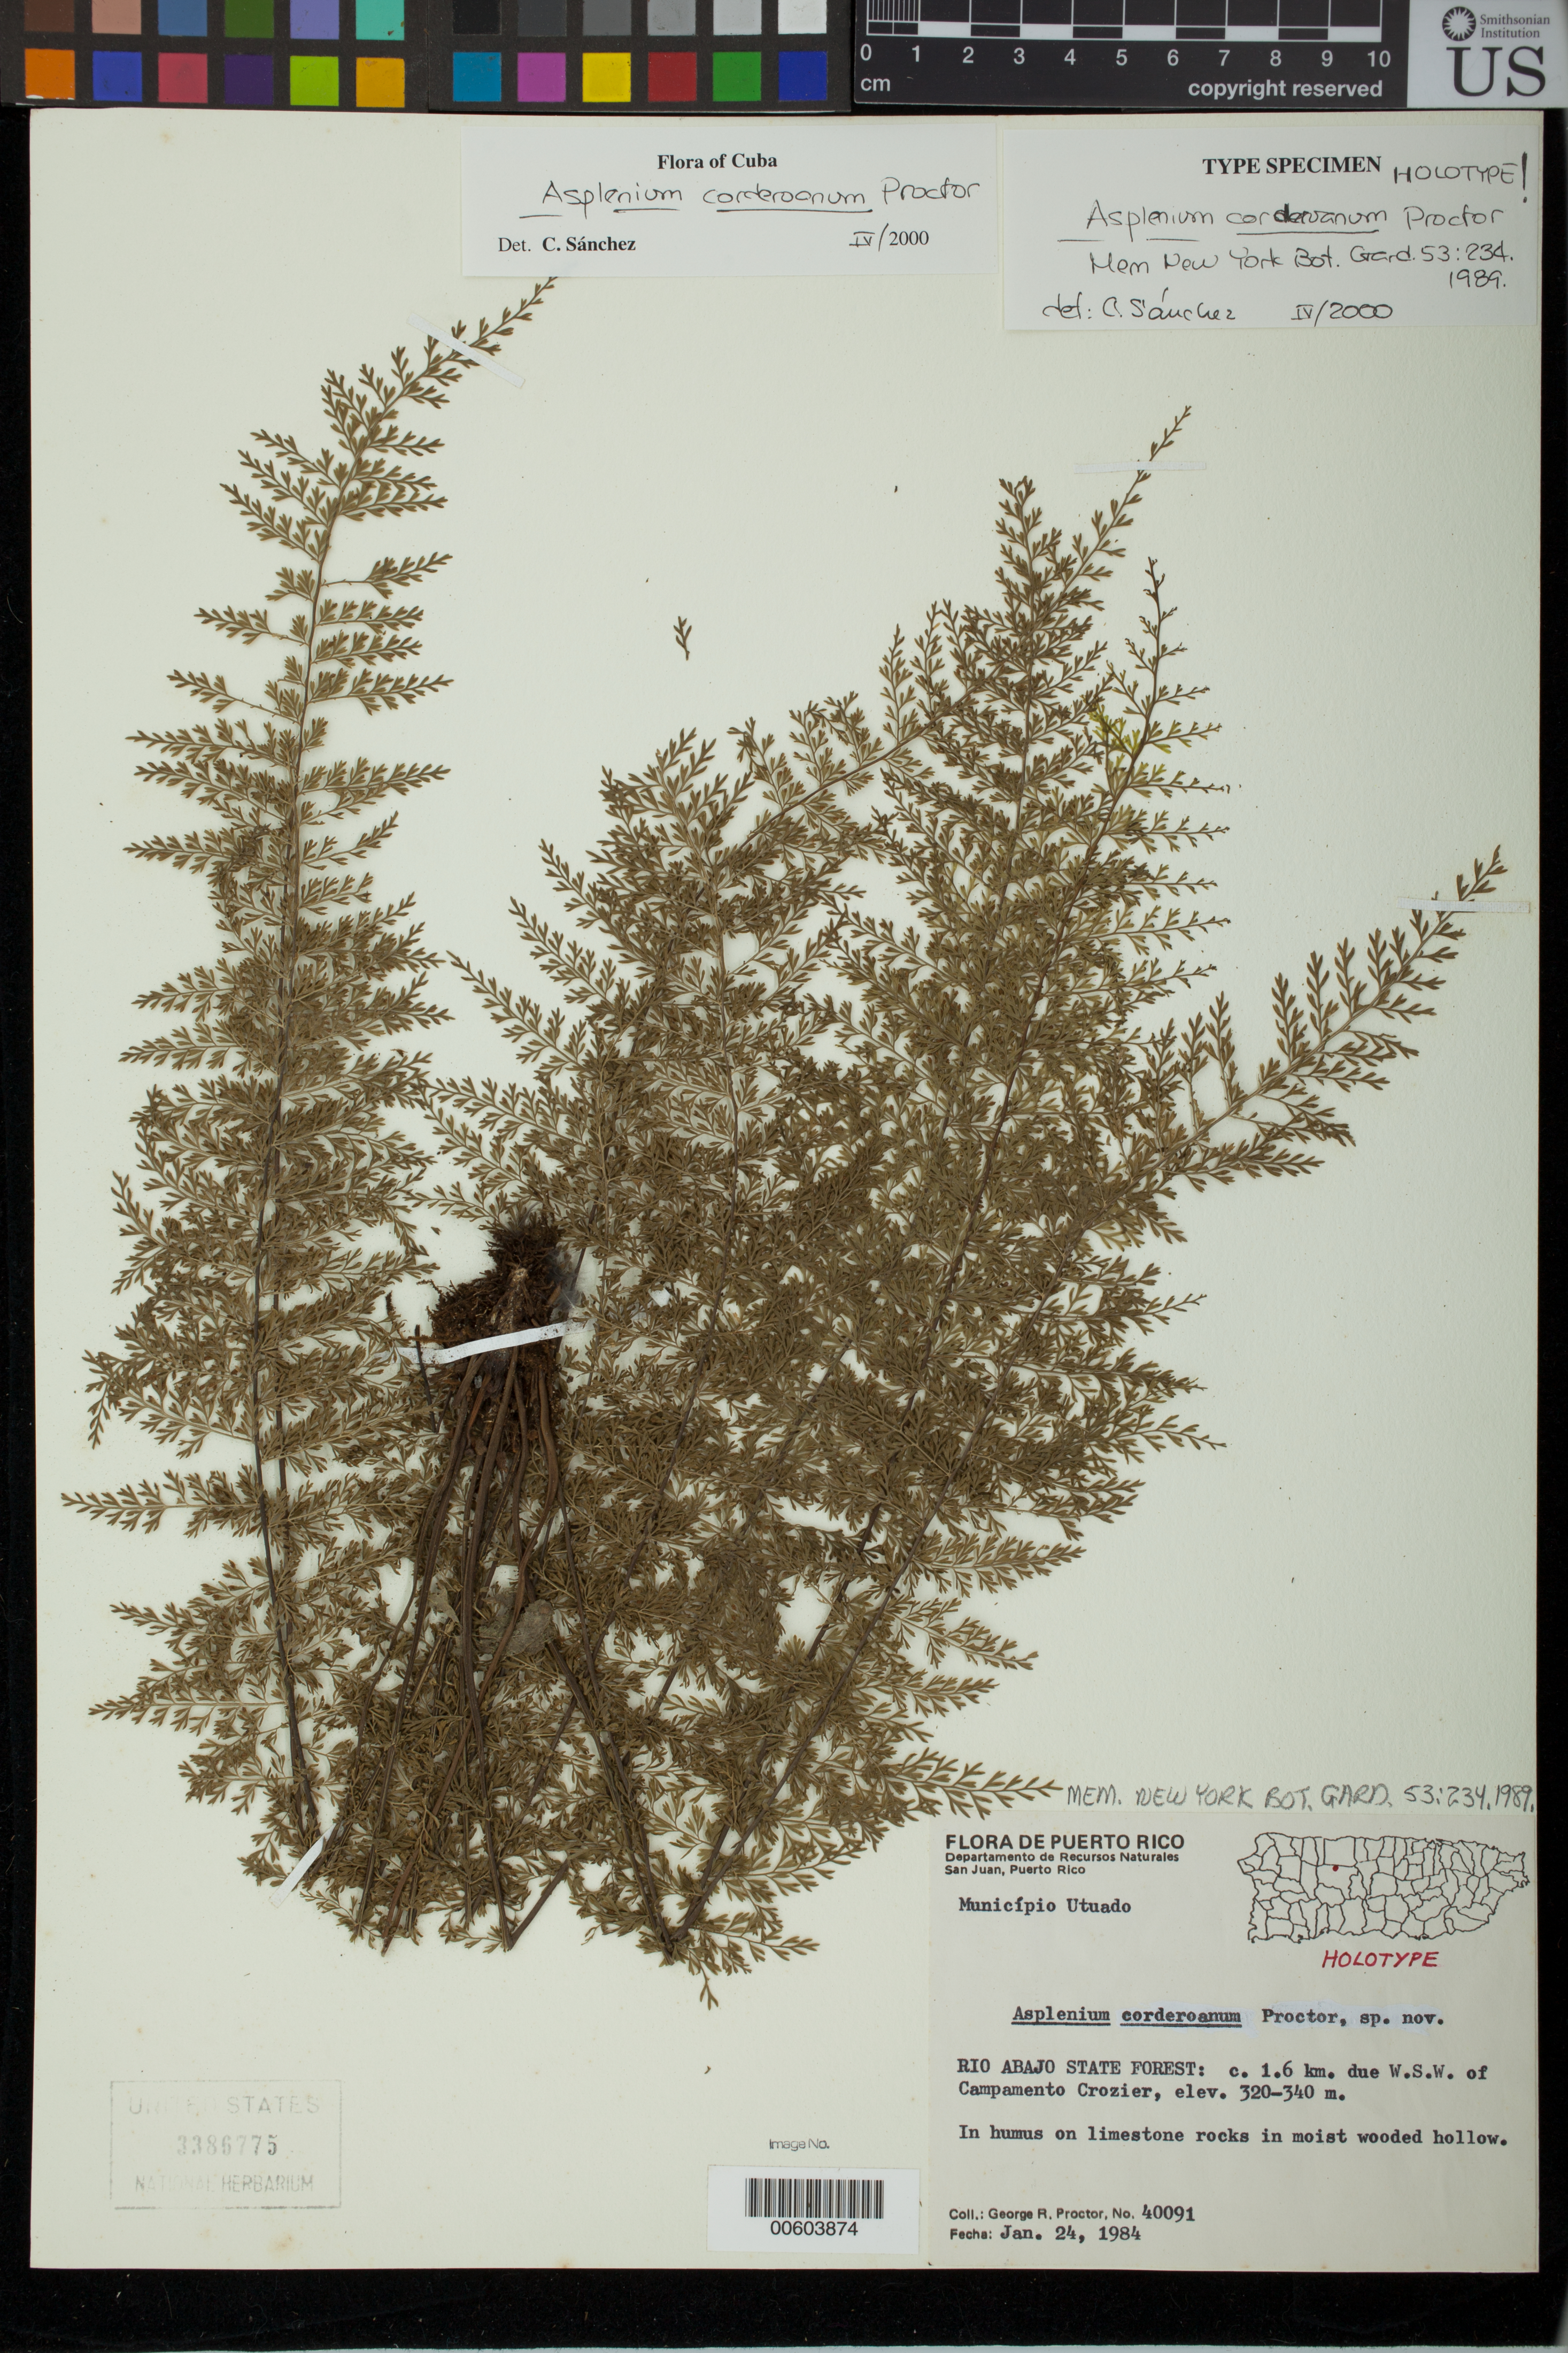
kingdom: Plantae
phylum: Tracheophyta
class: Polypodiopsida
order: Polypodiales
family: Aspleniaceae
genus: Asplenium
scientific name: Asplenium corderoanum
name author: Proctor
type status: Holotype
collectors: G. R. Proctor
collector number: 40091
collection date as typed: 24 Jan 1984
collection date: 1984-01-24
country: Puerto Rico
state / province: Utuado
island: Greater Antilles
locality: Rio Abajo State Forest, ca. 1.6 km due WSW of Campamento Crozier.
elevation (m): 320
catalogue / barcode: US 3386775